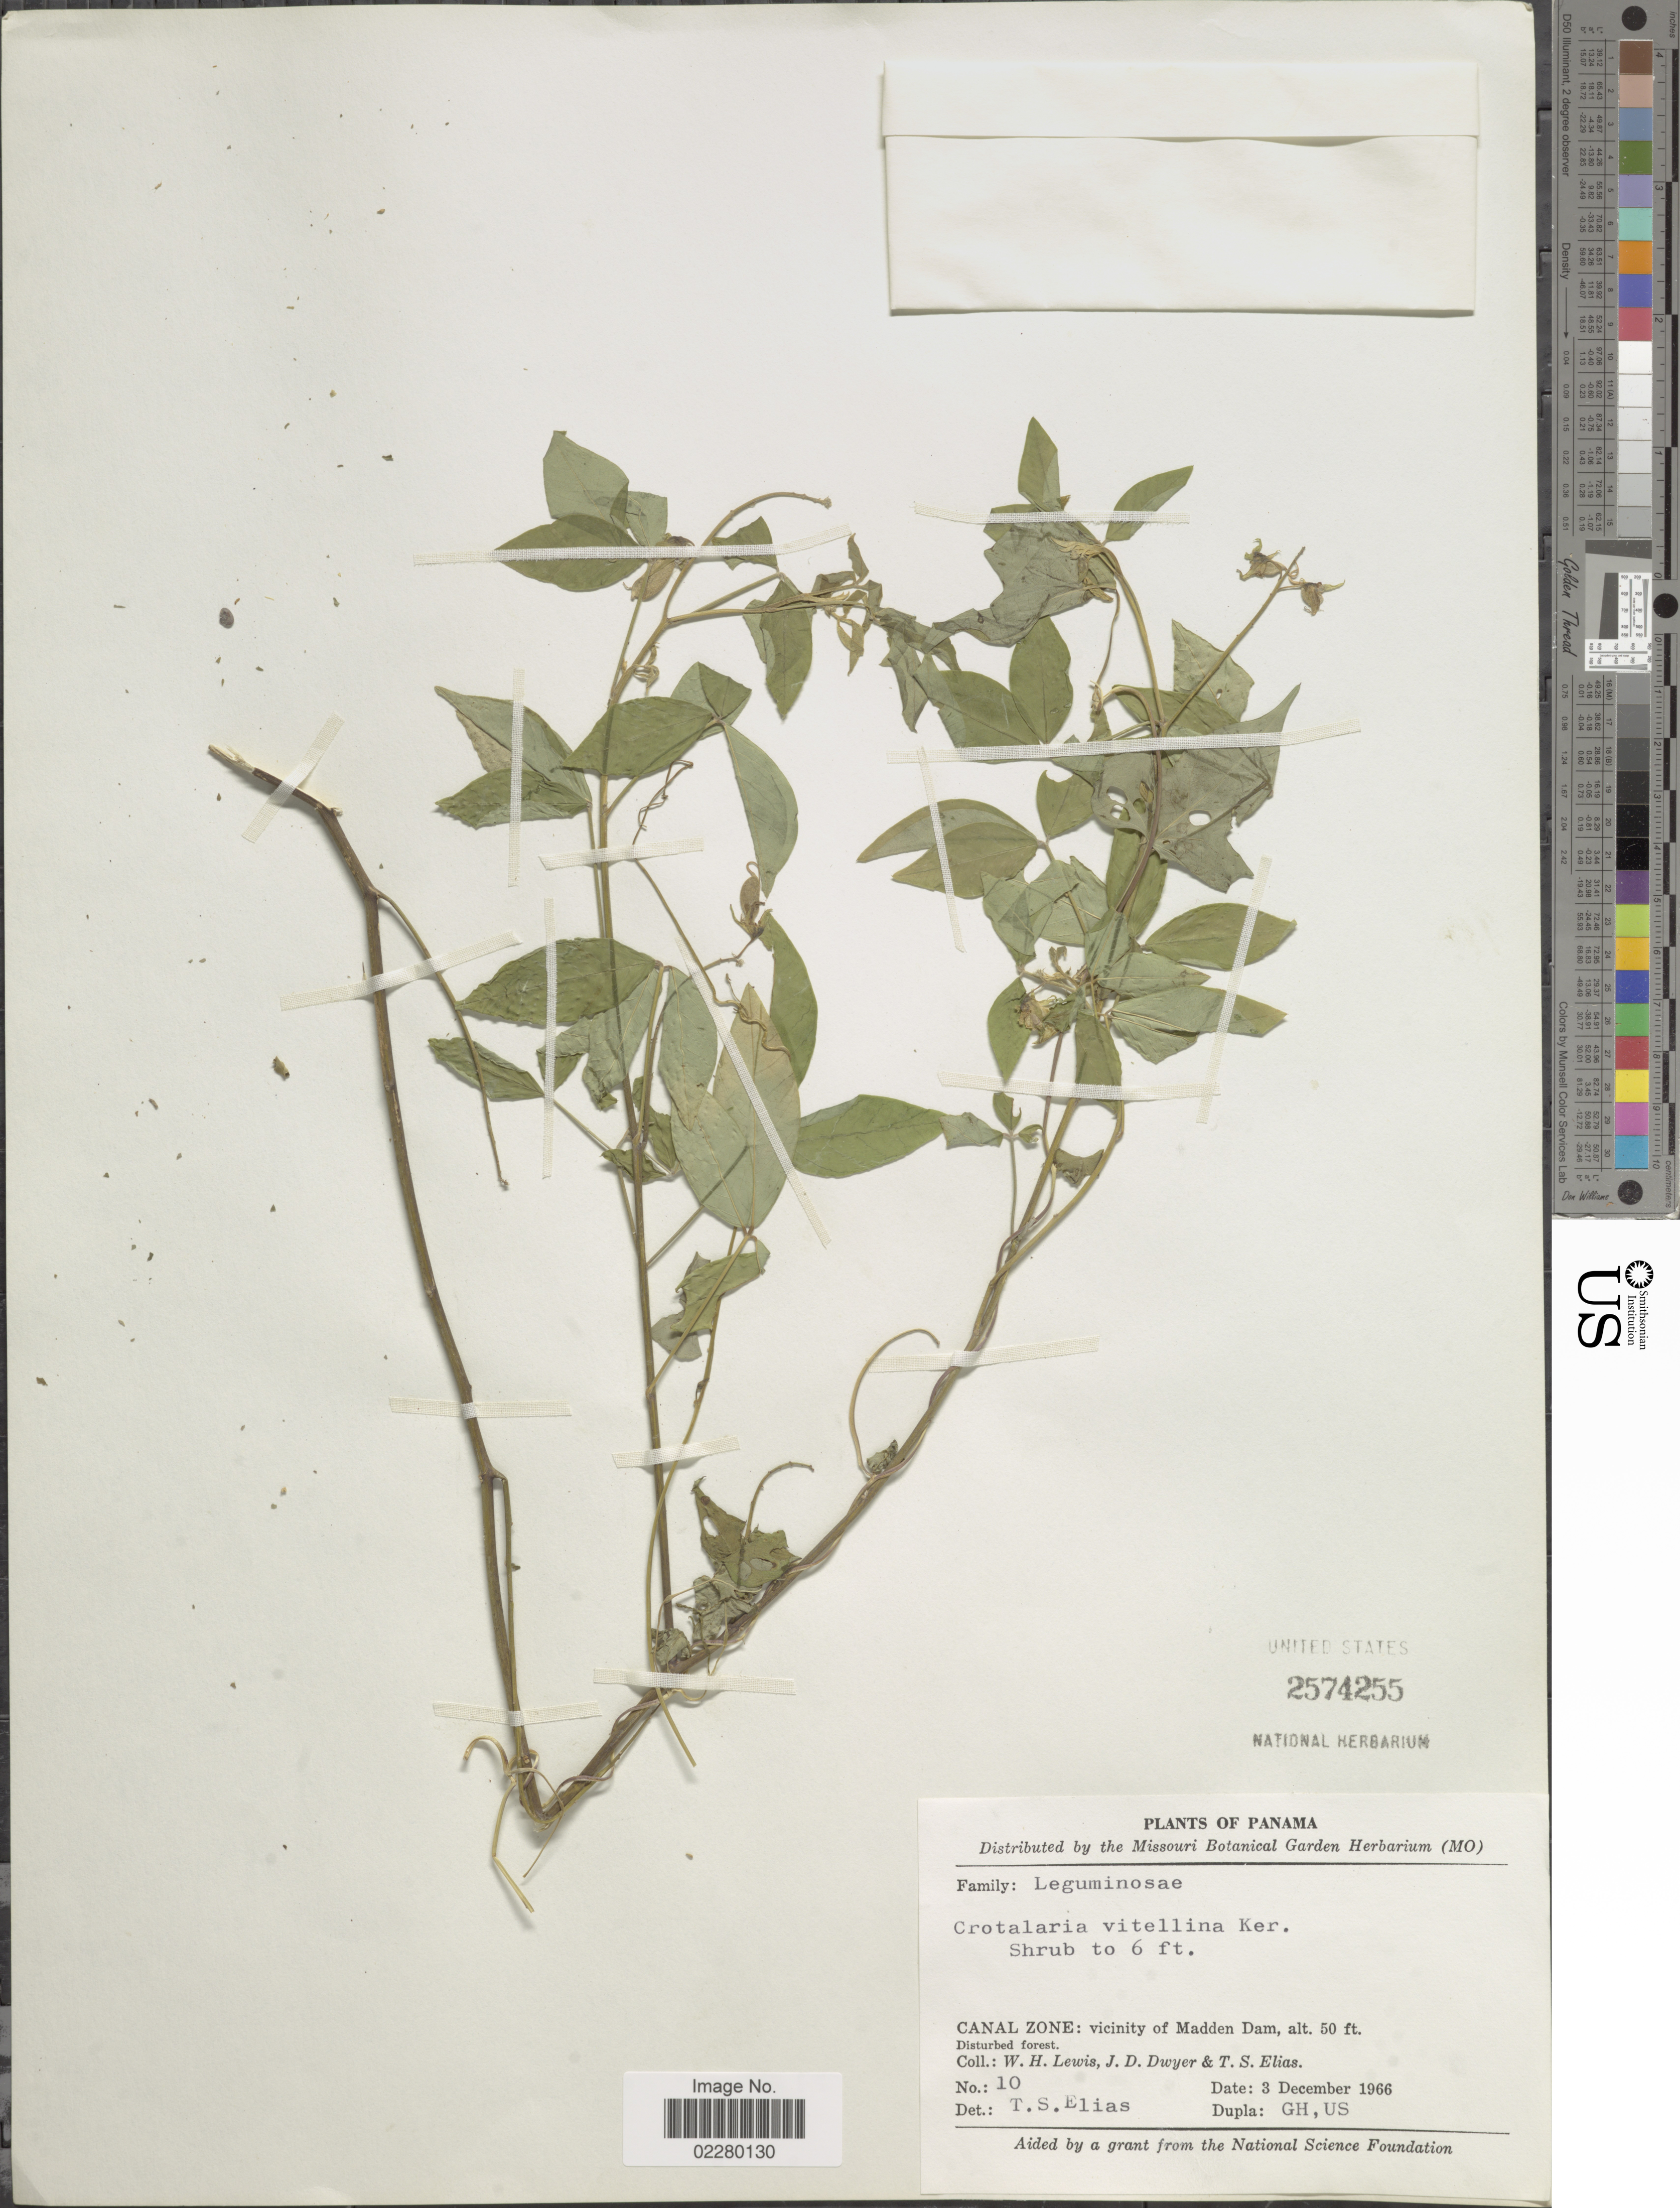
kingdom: Plantae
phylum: Tracheophyta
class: Magnoliopsida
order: Fabales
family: Fabaceae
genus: Crotalaria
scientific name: Crotalaria cajanifolia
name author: Kunth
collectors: W. H. Lewis, J. D. Dwyer & T. S. Elias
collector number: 10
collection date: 1966-12-03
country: Panama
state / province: Colón / Panamá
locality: Canal Zone: vicinity of Madden Dam.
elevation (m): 15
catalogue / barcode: US 2574255